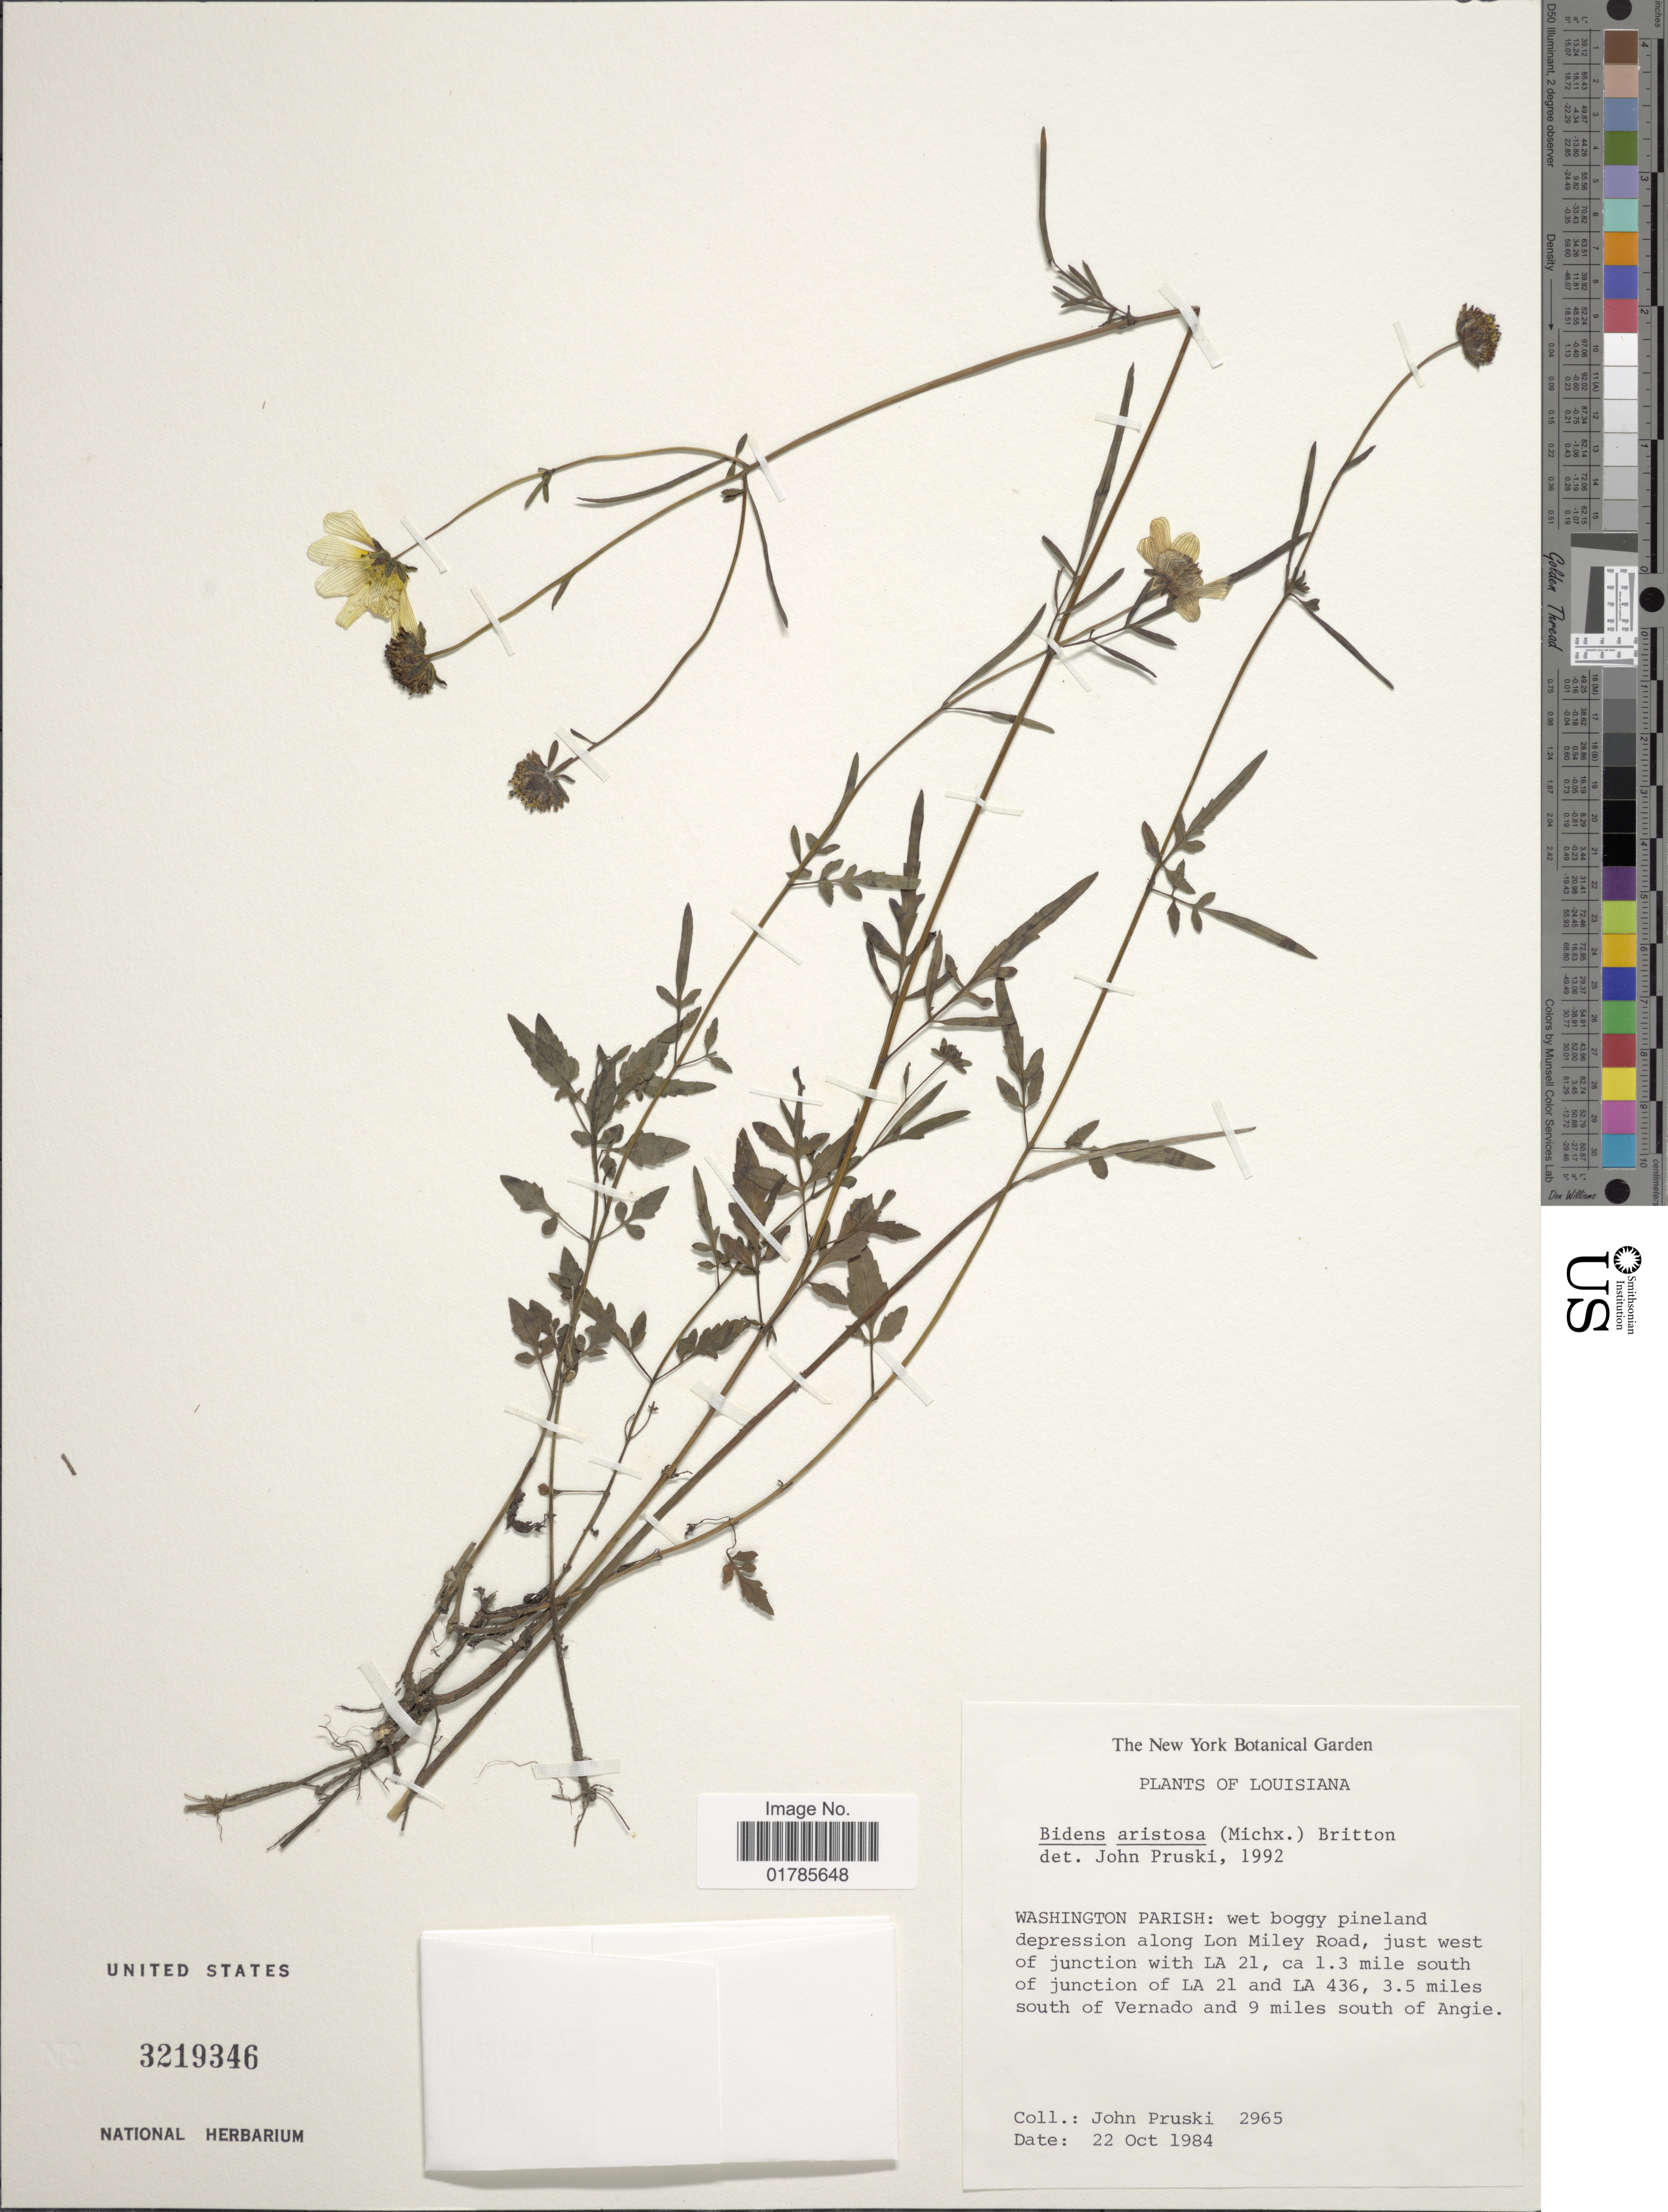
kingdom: Plantae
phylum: Tracheophyta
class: Magnoliopsida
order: Asterales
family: Asteraceae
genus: Bidens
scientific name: Bidens aristosa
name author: (Michx.) Britton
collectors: J. F. Pruski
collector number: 2965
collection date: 1984-10-22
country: United States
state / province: Louisiana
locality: Washington Parish: along Lon Miley Road, just west of junction with LA 21, ca. 1.3 mile south of junction of LA 21 and LA 436, 3.5 miles south of Vernado and 9 miles south of Angle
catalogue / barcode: US 3219346